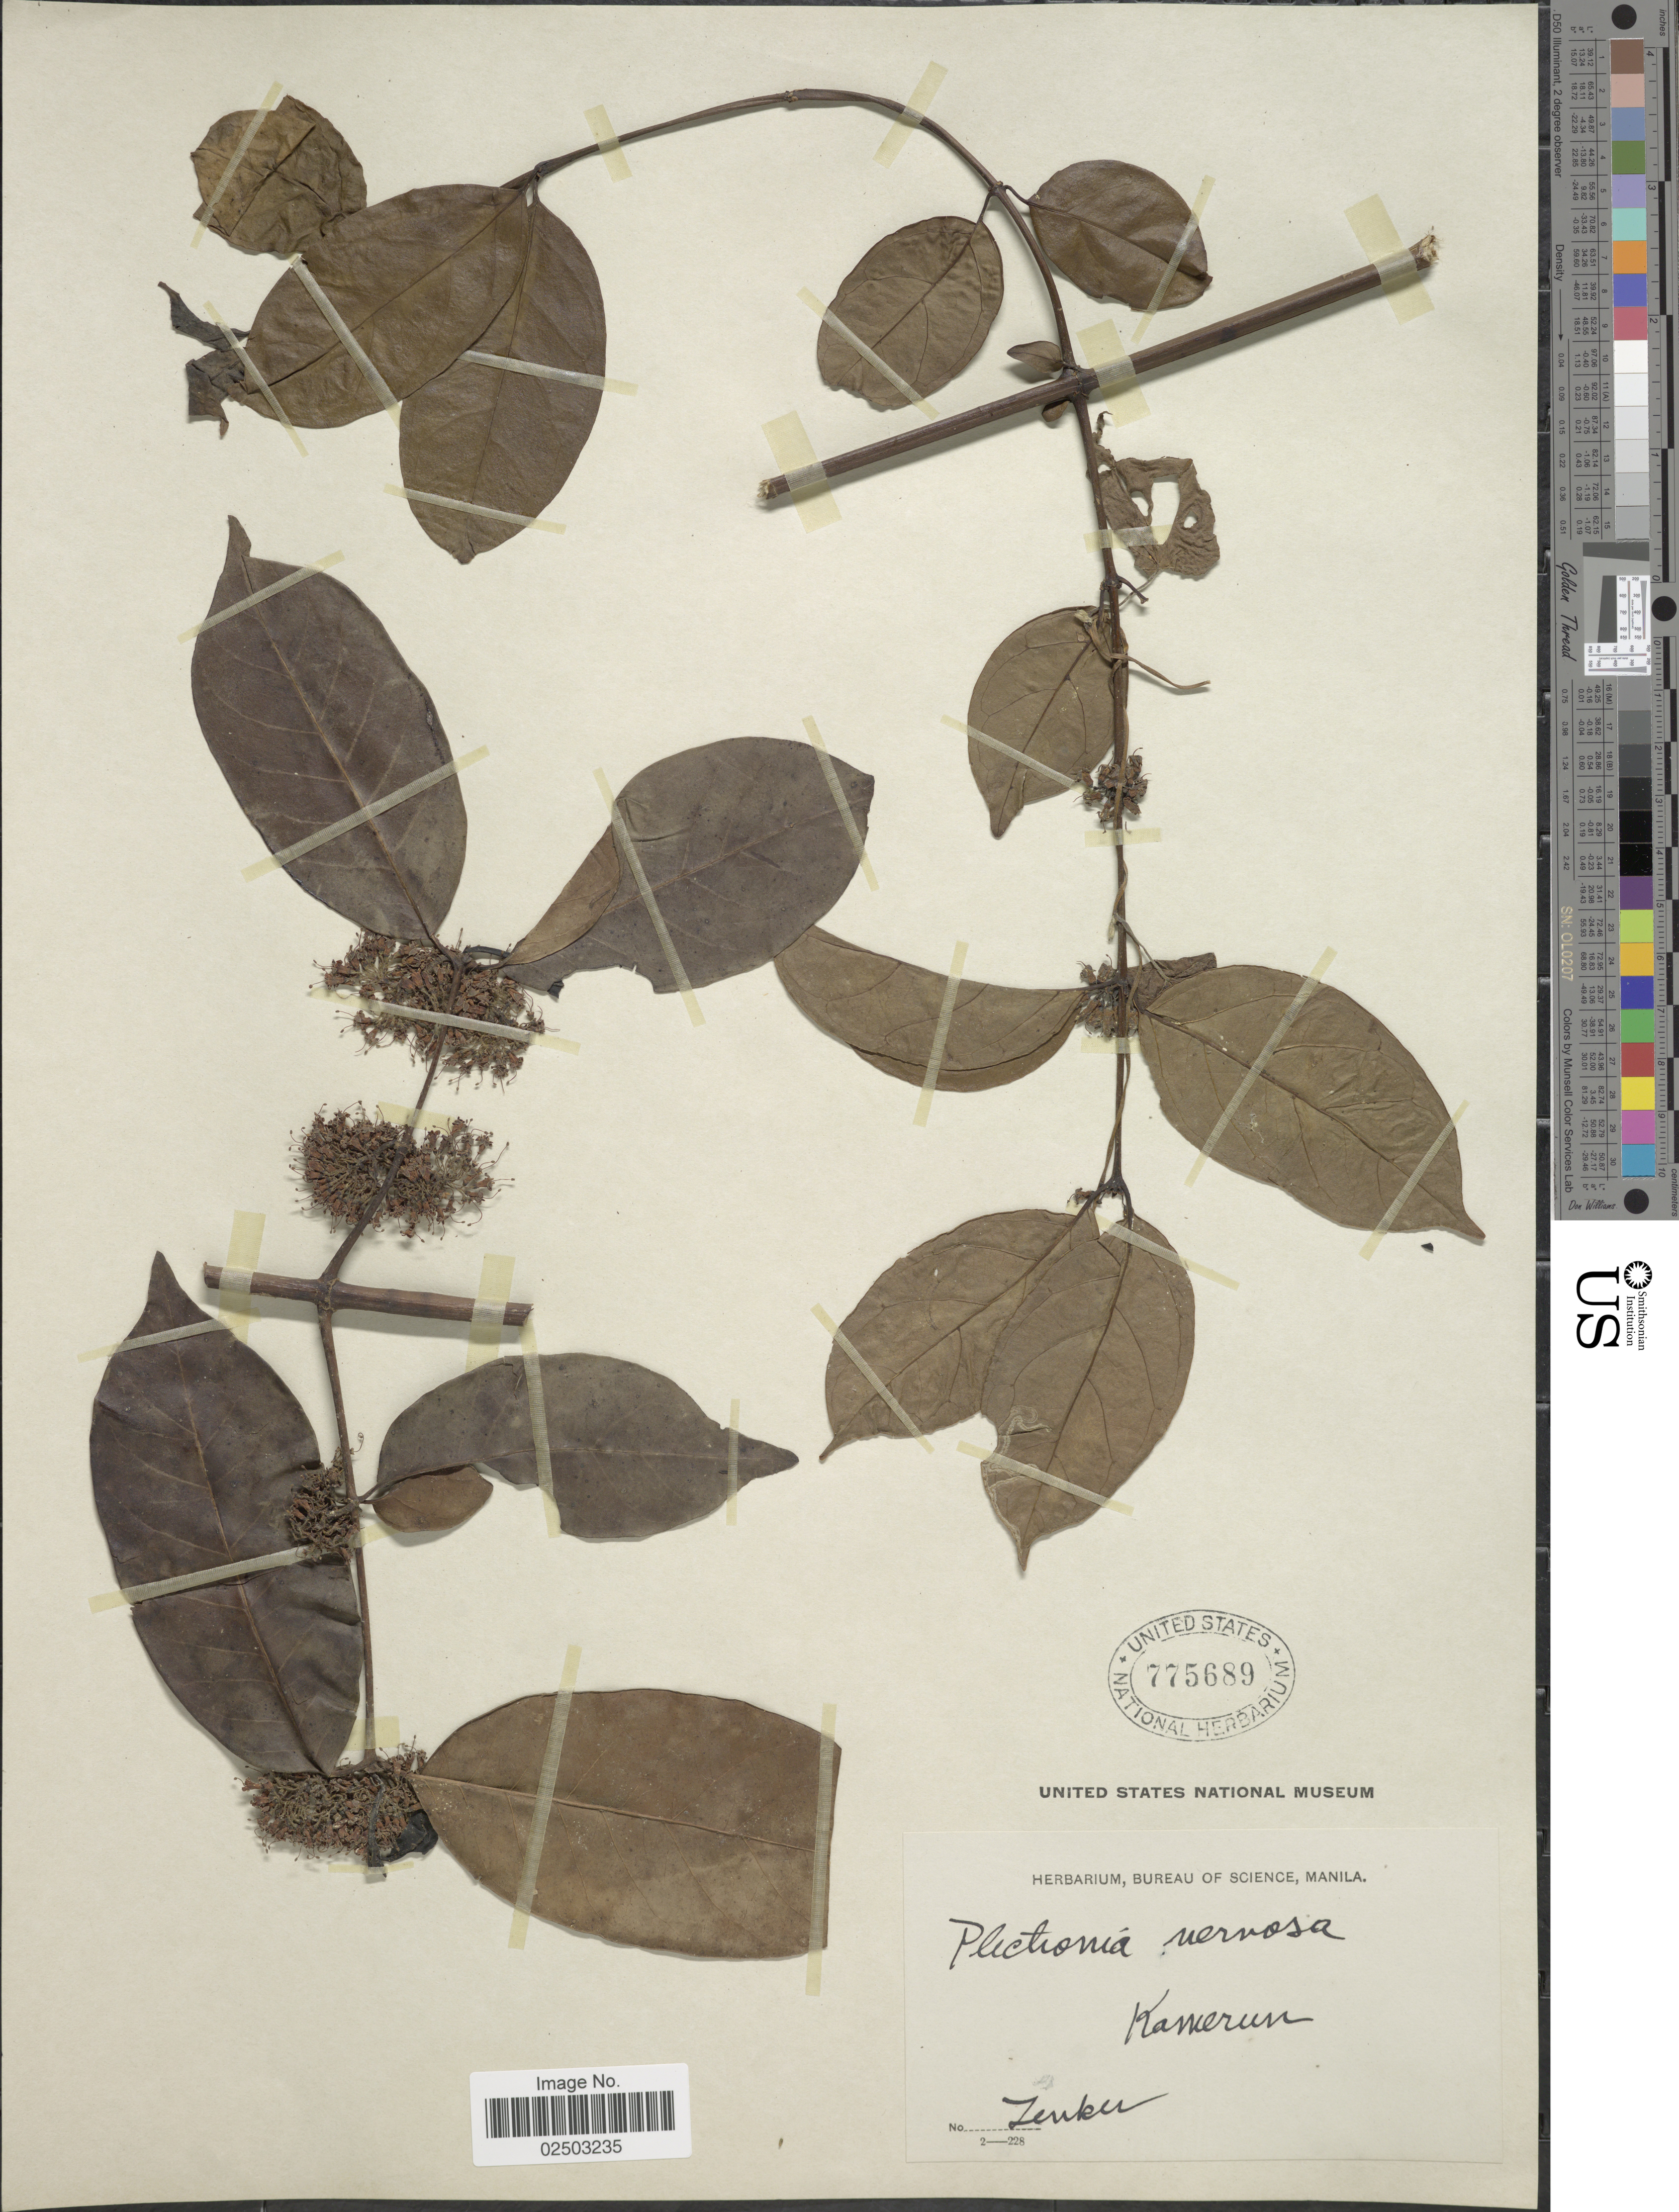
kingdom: Plantae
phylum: Tracheophyta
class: Magnoliopsida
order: Gentianales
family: Rubiaceae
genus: Canthium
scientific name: Canthium nervosum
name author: Hiern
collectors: Zenker, --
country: Cameroon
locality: Kamerun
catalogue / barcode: US 775689